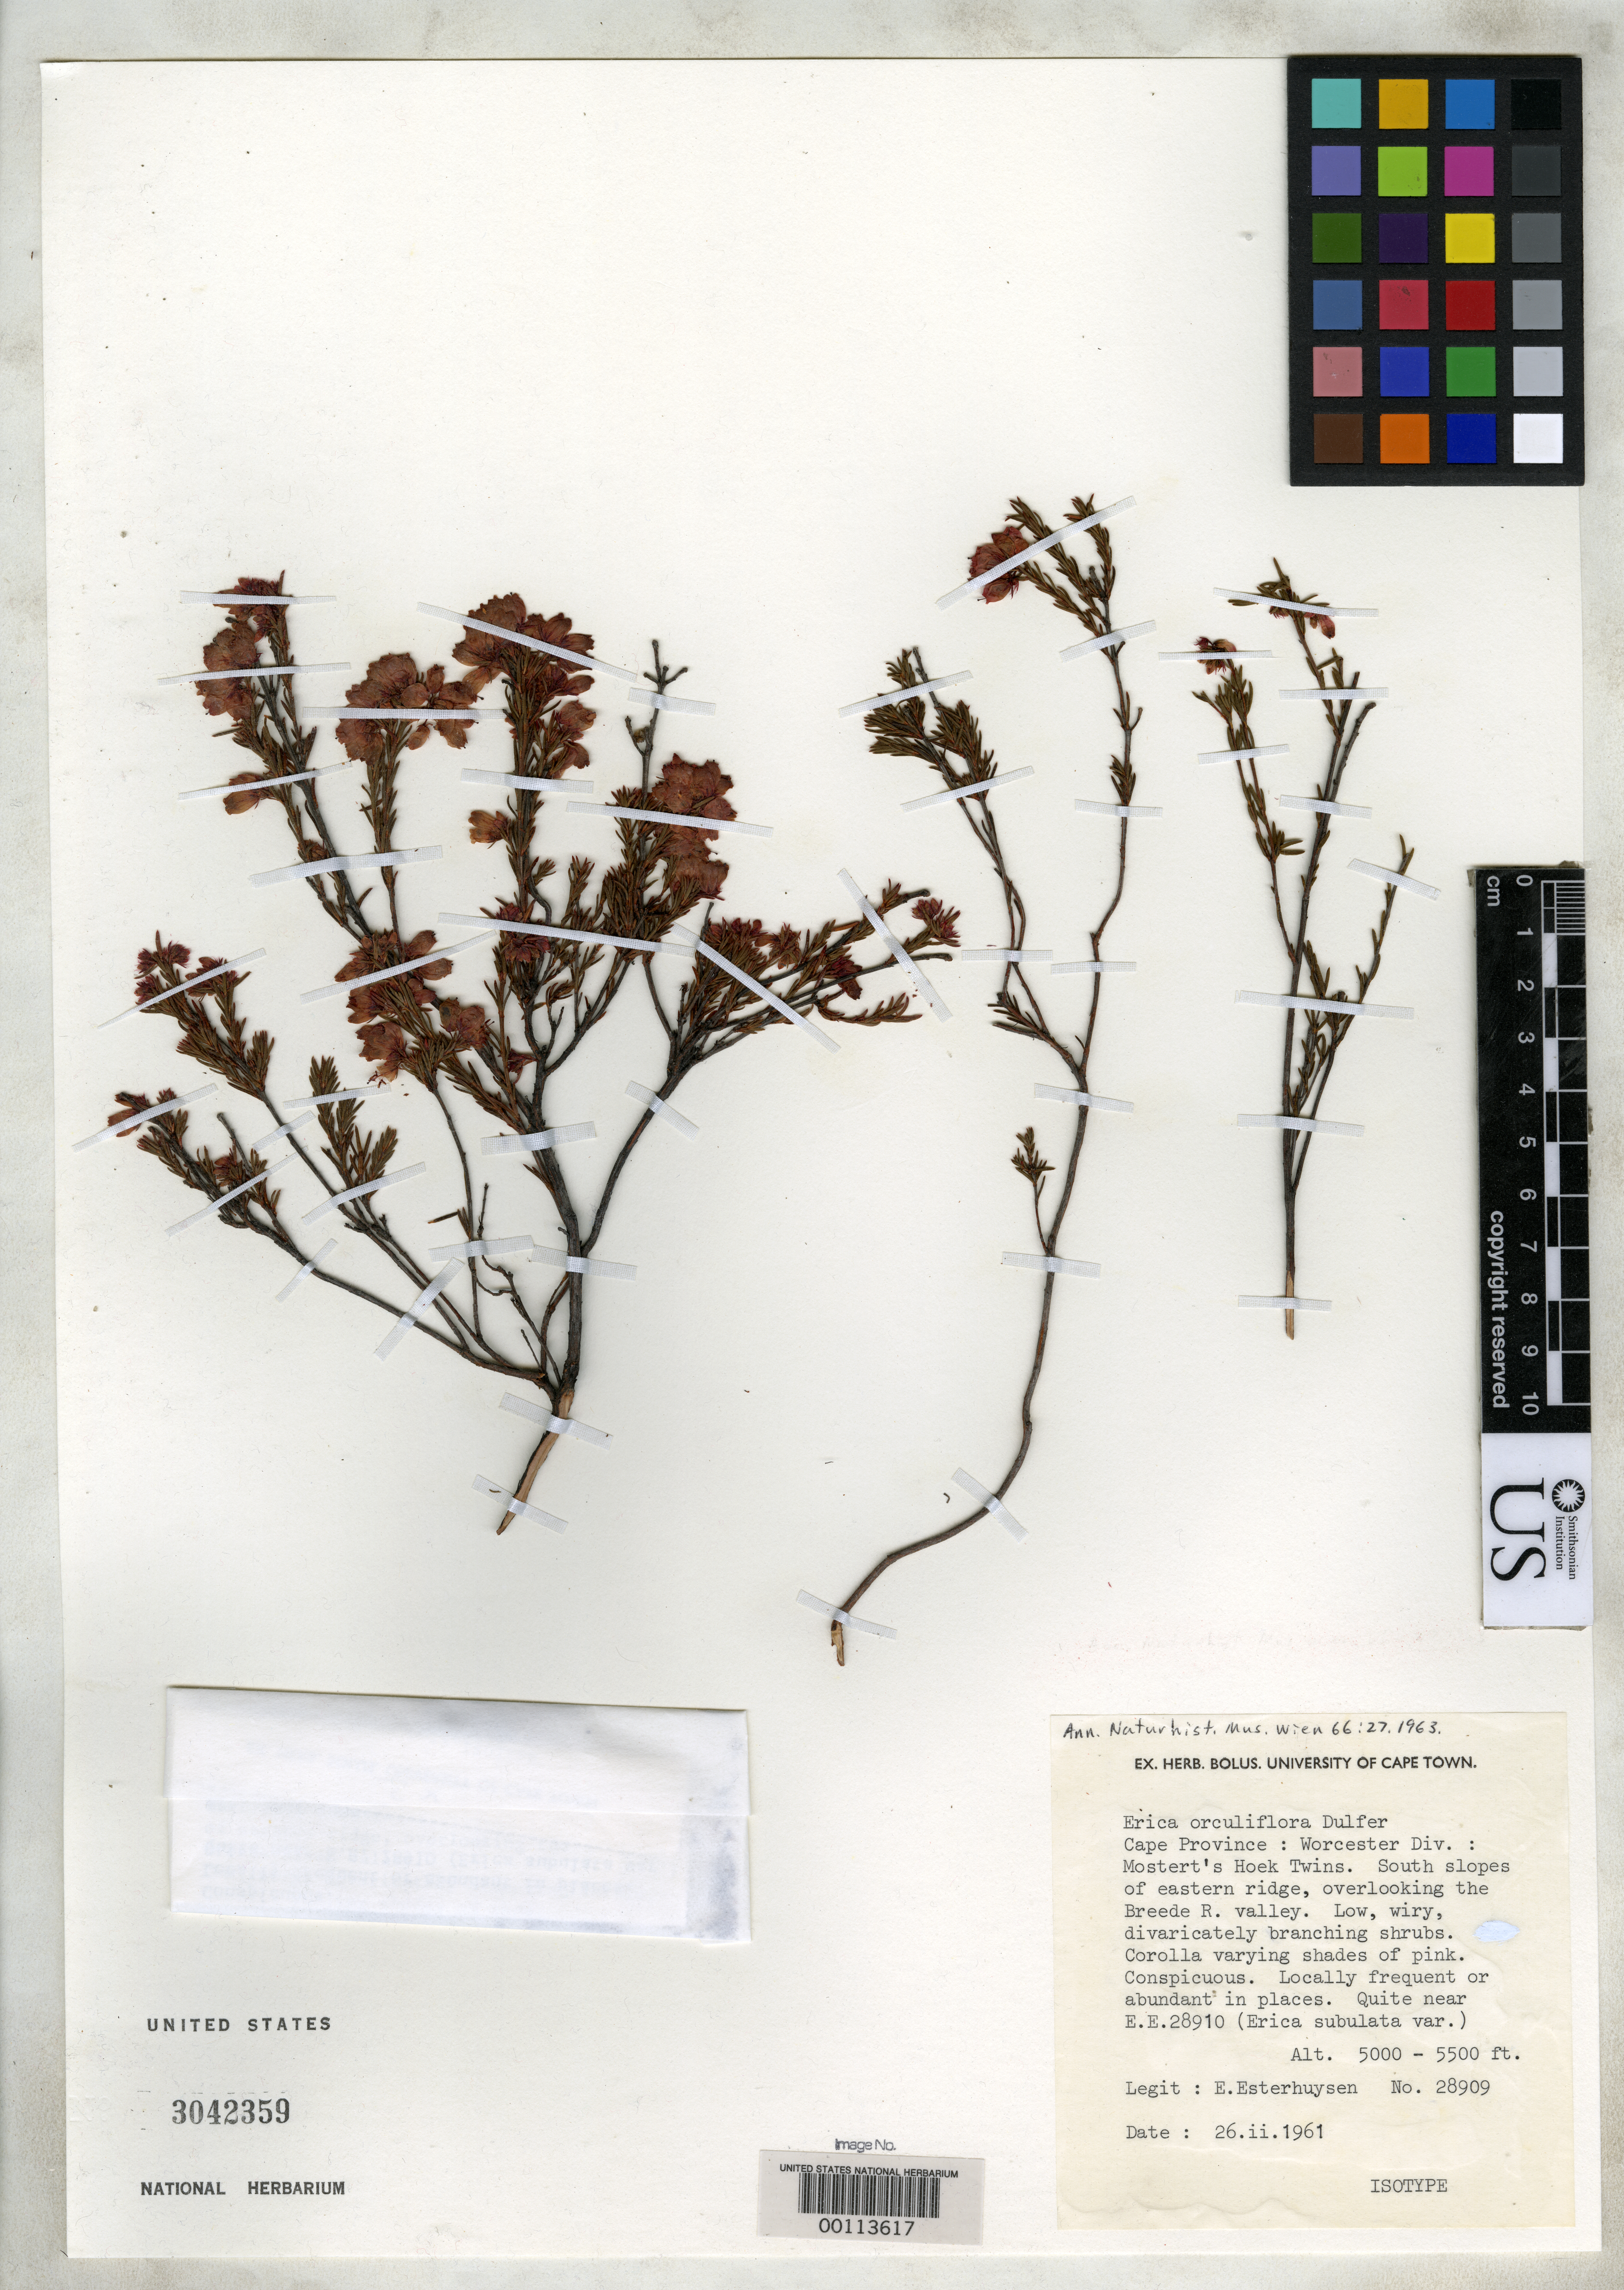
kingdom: Plantae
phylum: Tracheophyta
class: Magnoliopsida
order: Ericales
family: Ericaceae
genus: Erica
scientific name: Erica orculiflora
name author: Dulfer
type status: Isotype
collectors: E. E. Esterhuysen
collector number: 28909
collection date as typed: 26 Nov 1961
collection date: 1961-11-26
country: South Africa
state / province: Western Cape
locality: Mostert's Hoektwins, s slopes overlooking Breede River Valley. Worcester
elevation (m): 1524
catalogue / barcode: US 3042359